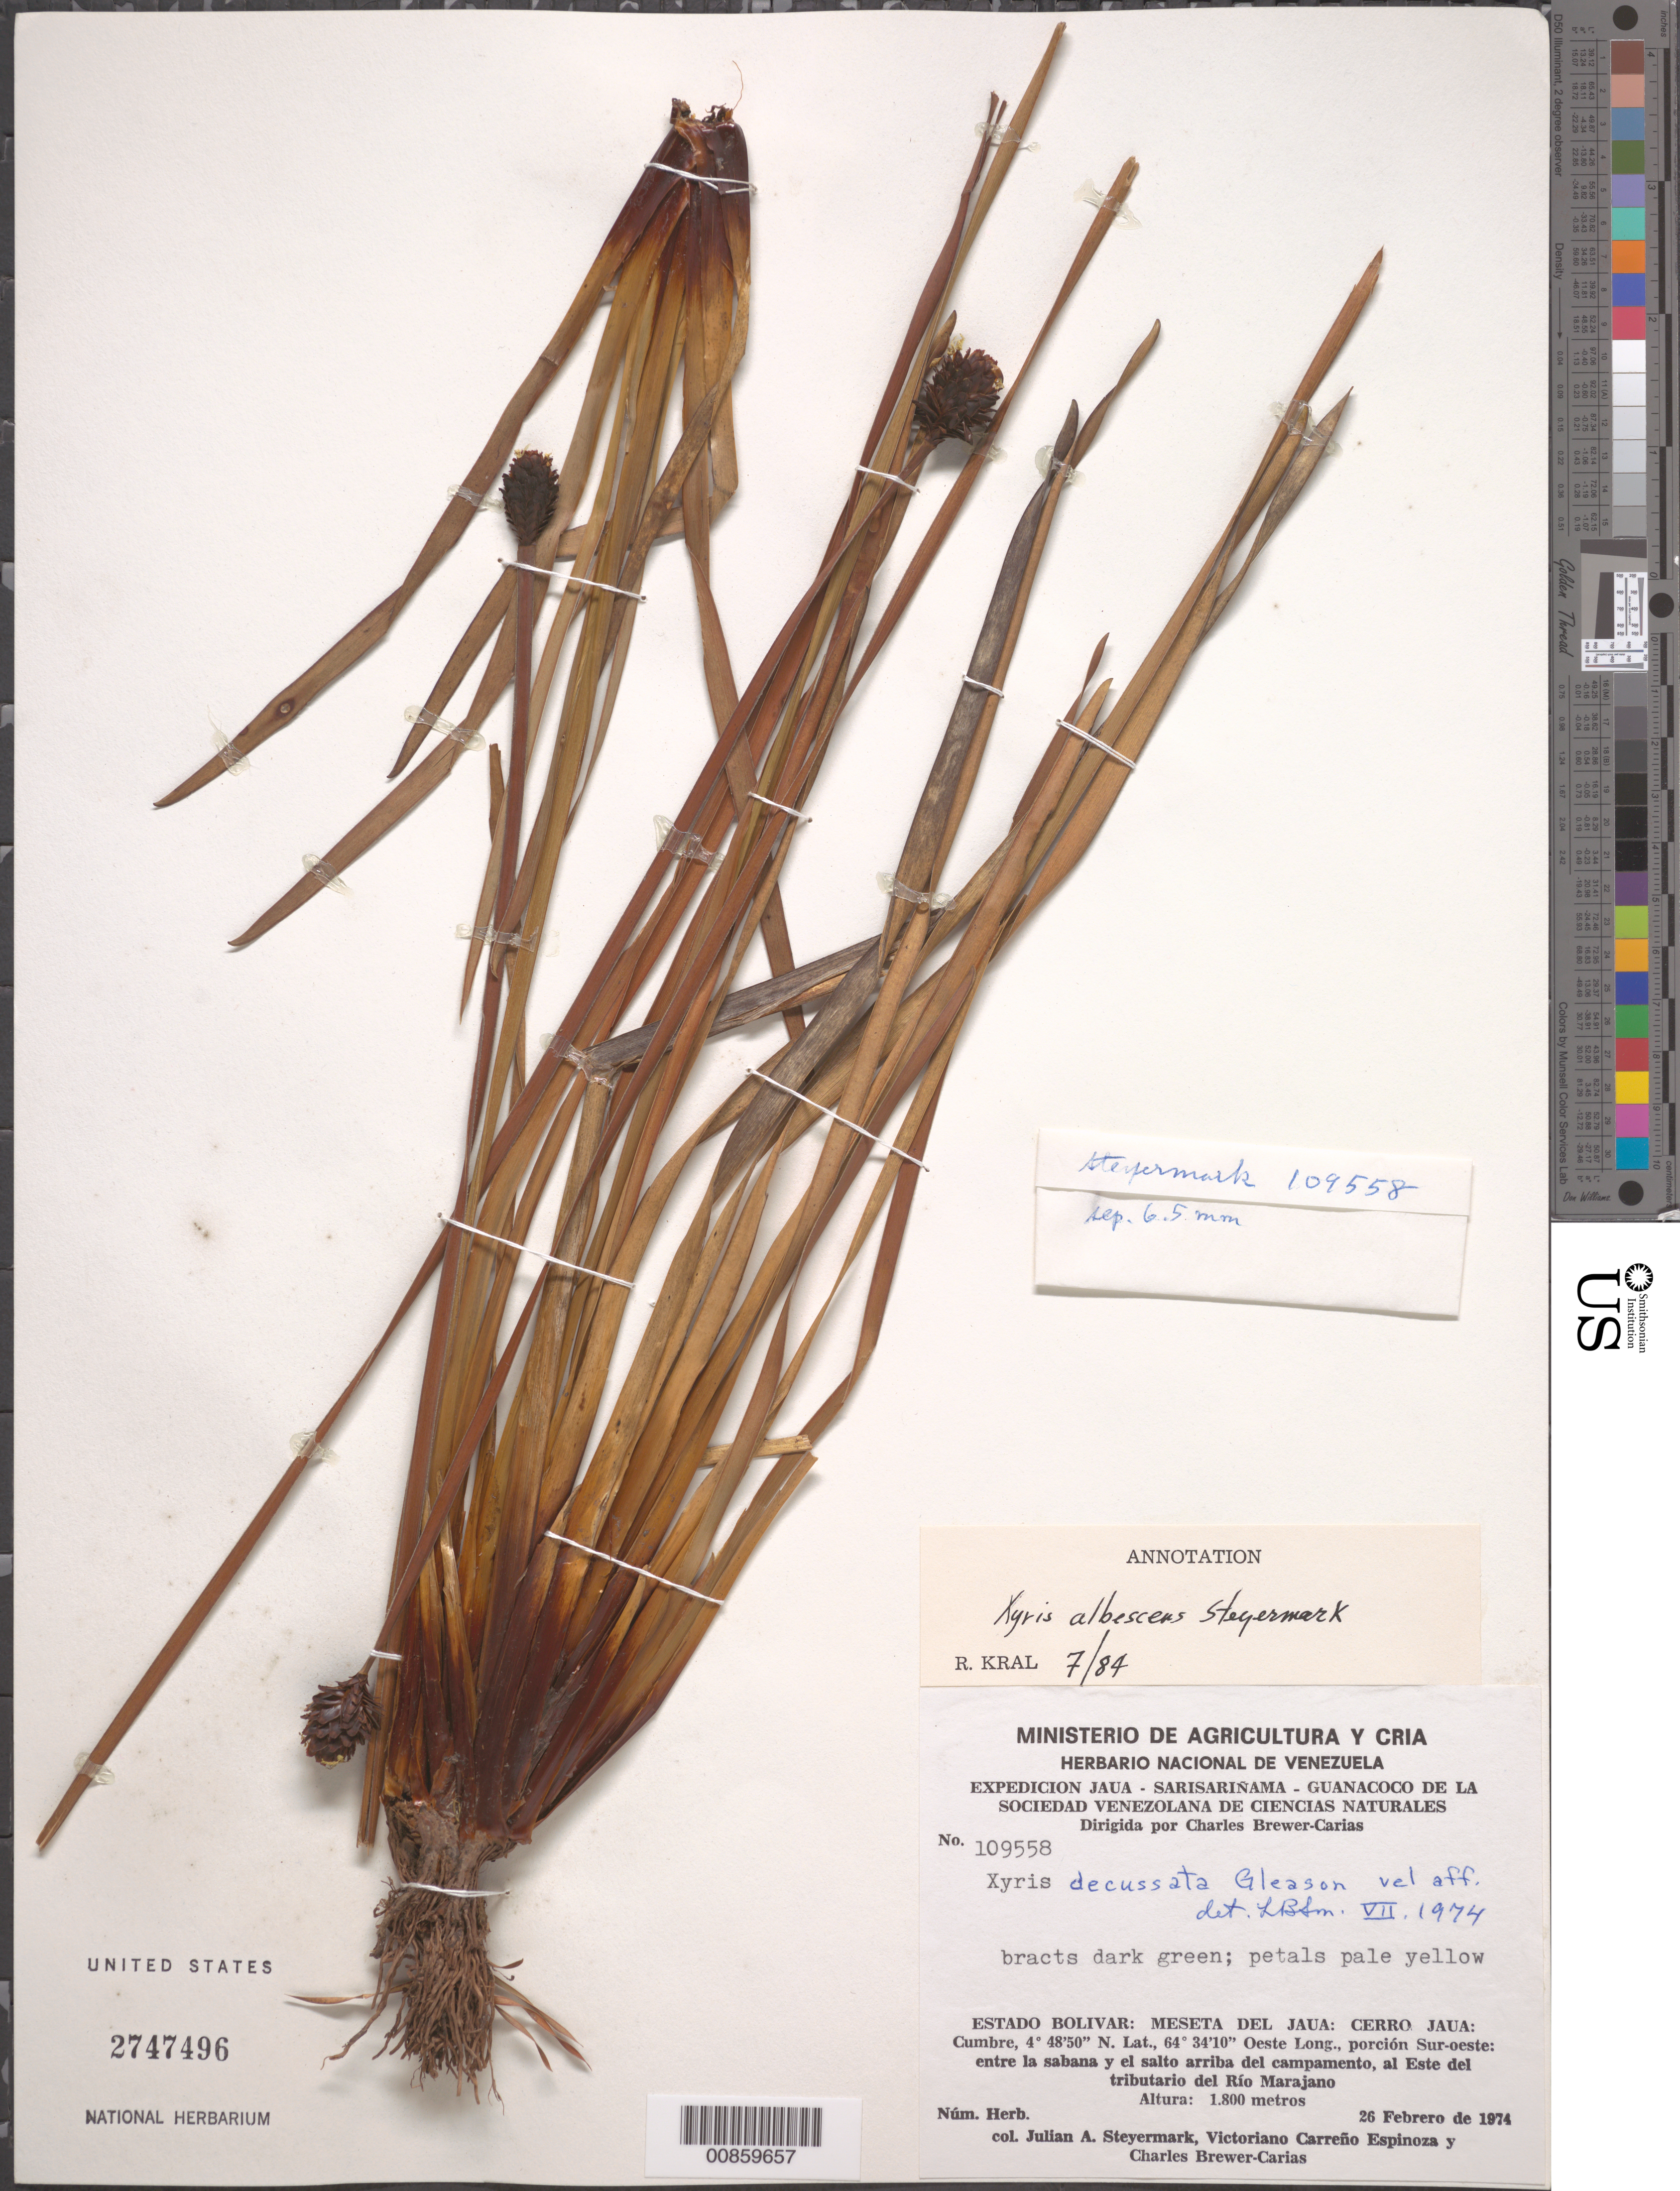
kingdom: Plantae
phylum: Tracheophyta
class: Liliopsida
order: Poales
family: Xyridaceae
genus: Xyris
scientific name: Xyris albescens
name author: Steyerm.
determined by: Kral, Robert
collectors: J. Steyermark, V. Carreño E. & C. Brewer-Carias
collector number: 109558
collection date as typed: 26-Feb-74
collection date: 1974-02-26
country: Venezuela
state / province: Bolívar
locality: Meseta del Jaua: Cerro Jaua, porcíon SO: entre la sabana y el salto arriba del campamento, al Este del tributario del Río Marajano.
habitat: Cumbre.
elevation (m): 1800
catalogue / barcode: US 2747496